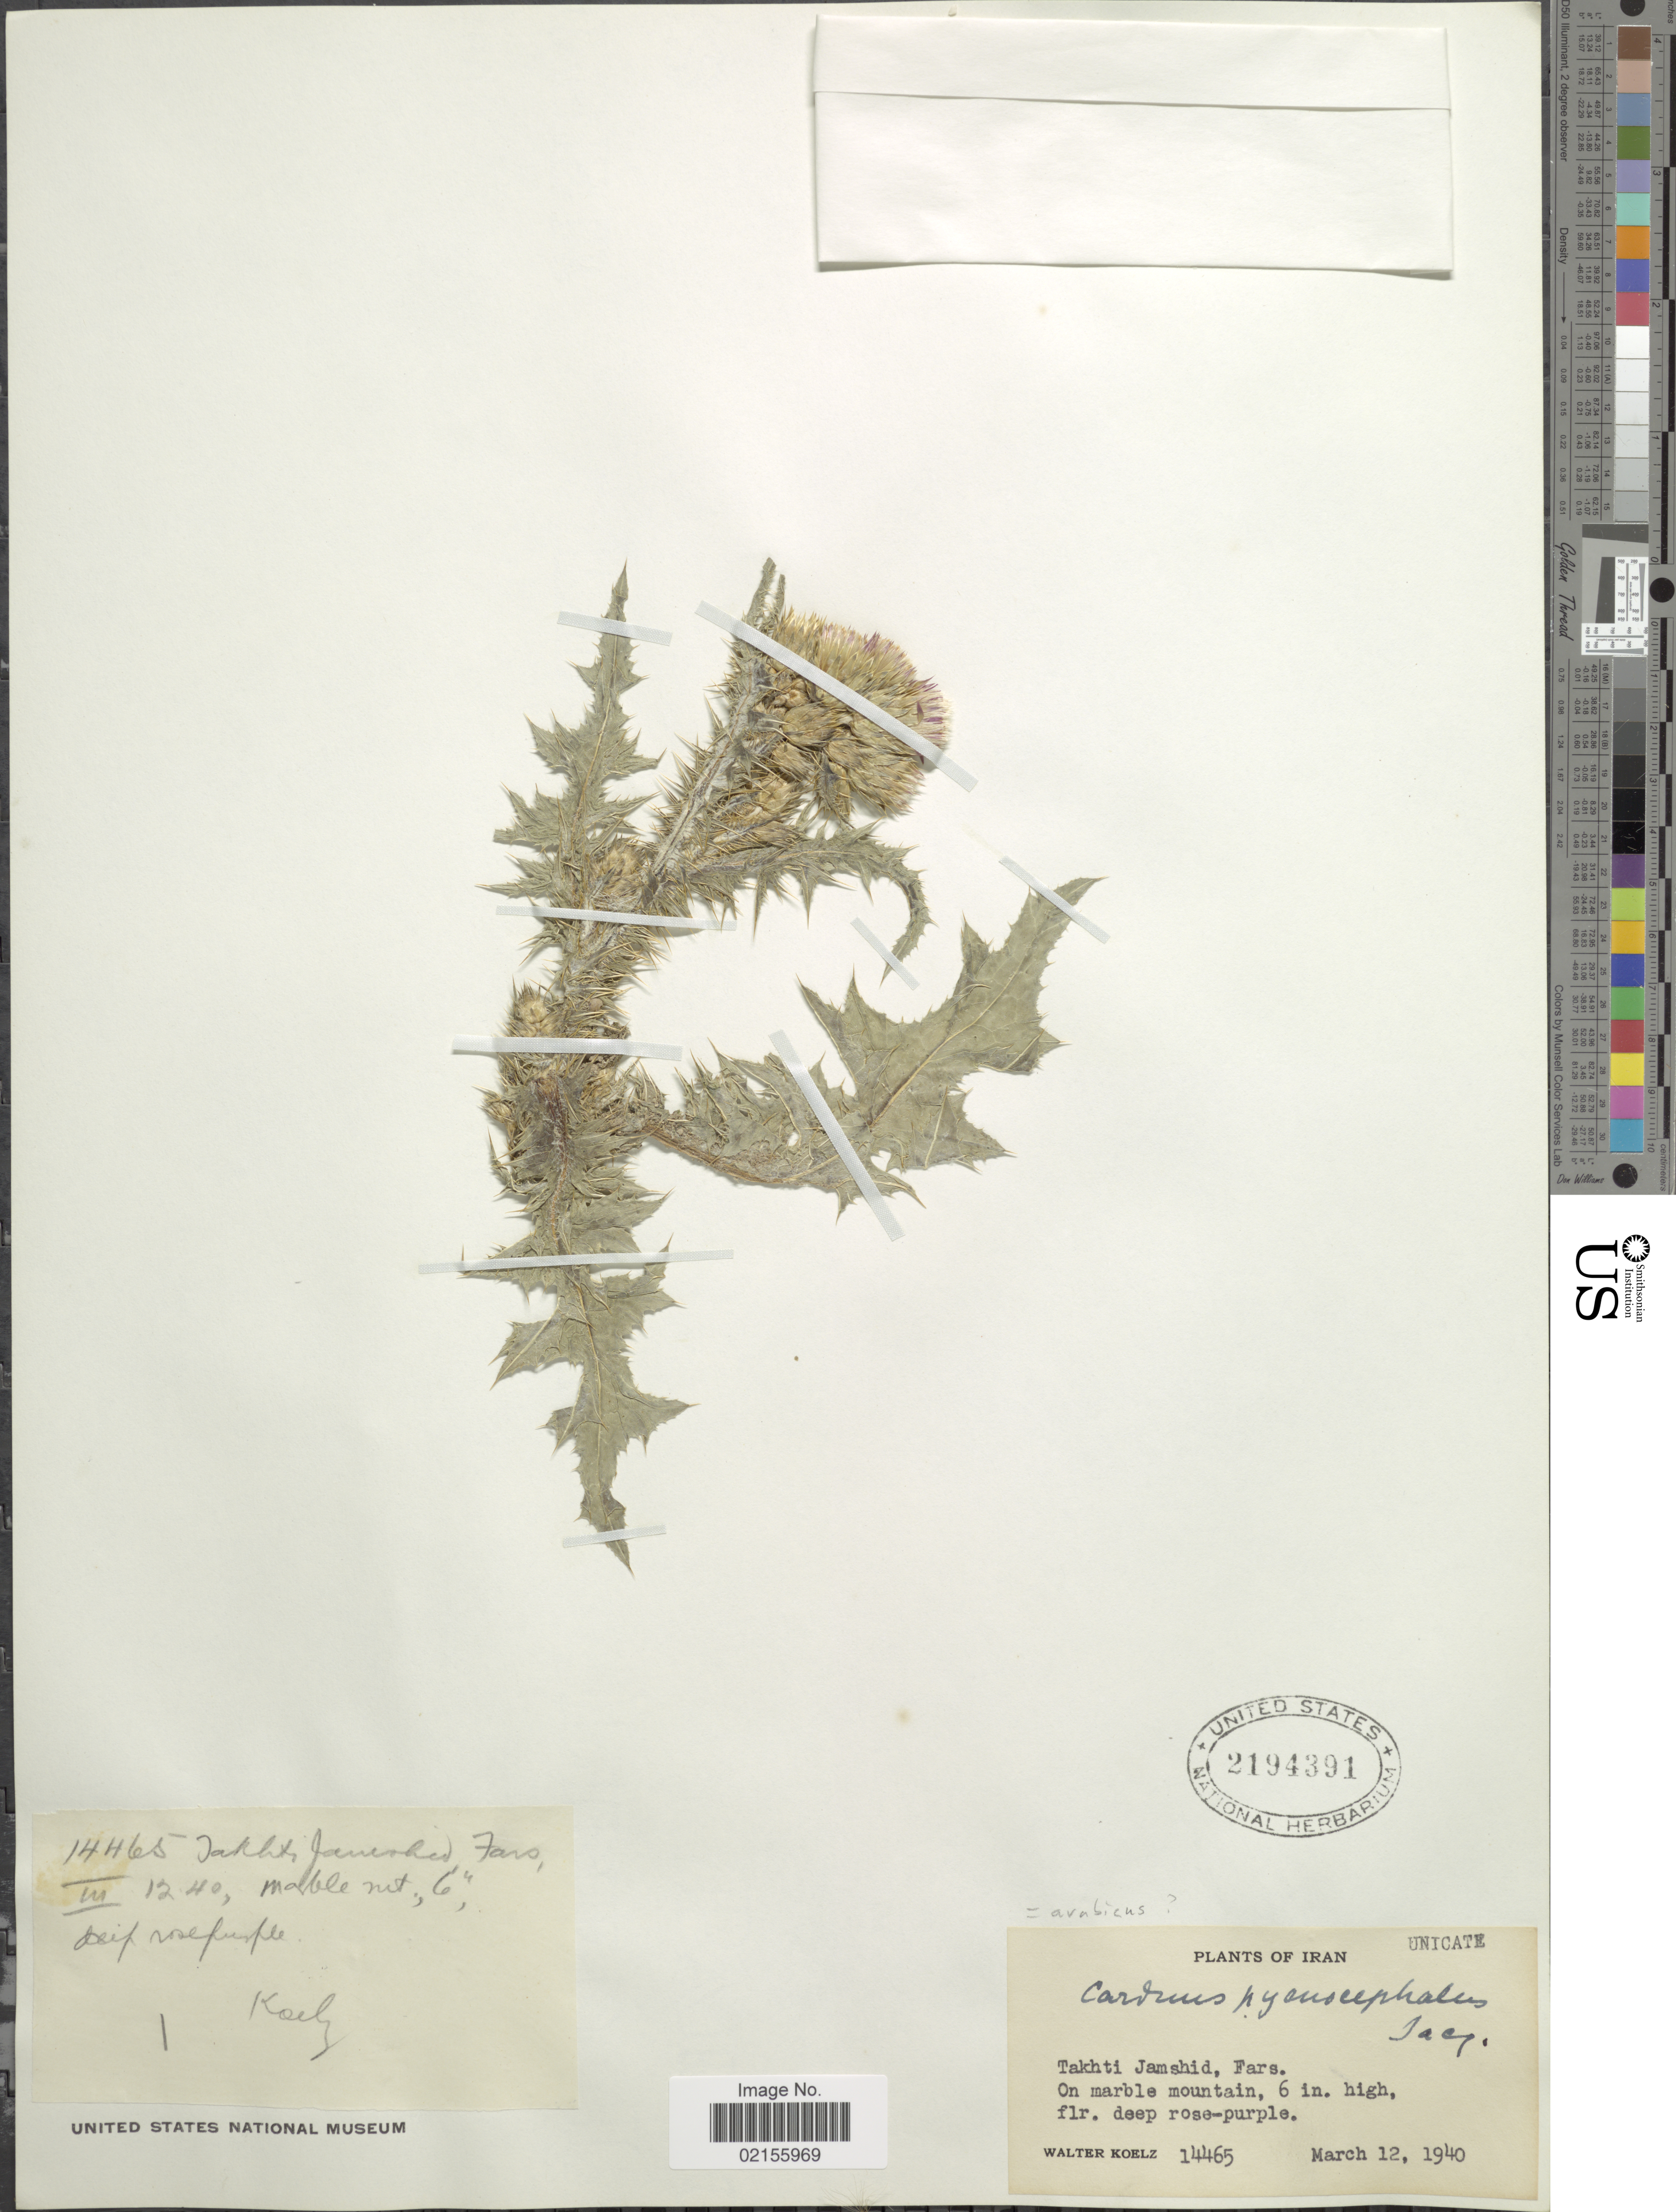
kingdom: Plantae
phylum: Tracheophyta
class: Magnoliopsida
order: Asterales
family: Asteraceae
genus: Carduus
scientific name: Carduus arabicus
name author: Jacq.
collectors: W. N. Koelz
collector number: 14465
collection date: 1940-03-12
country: Iran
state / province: Fars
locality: Takhti Jamshid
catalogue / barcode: US 2194391